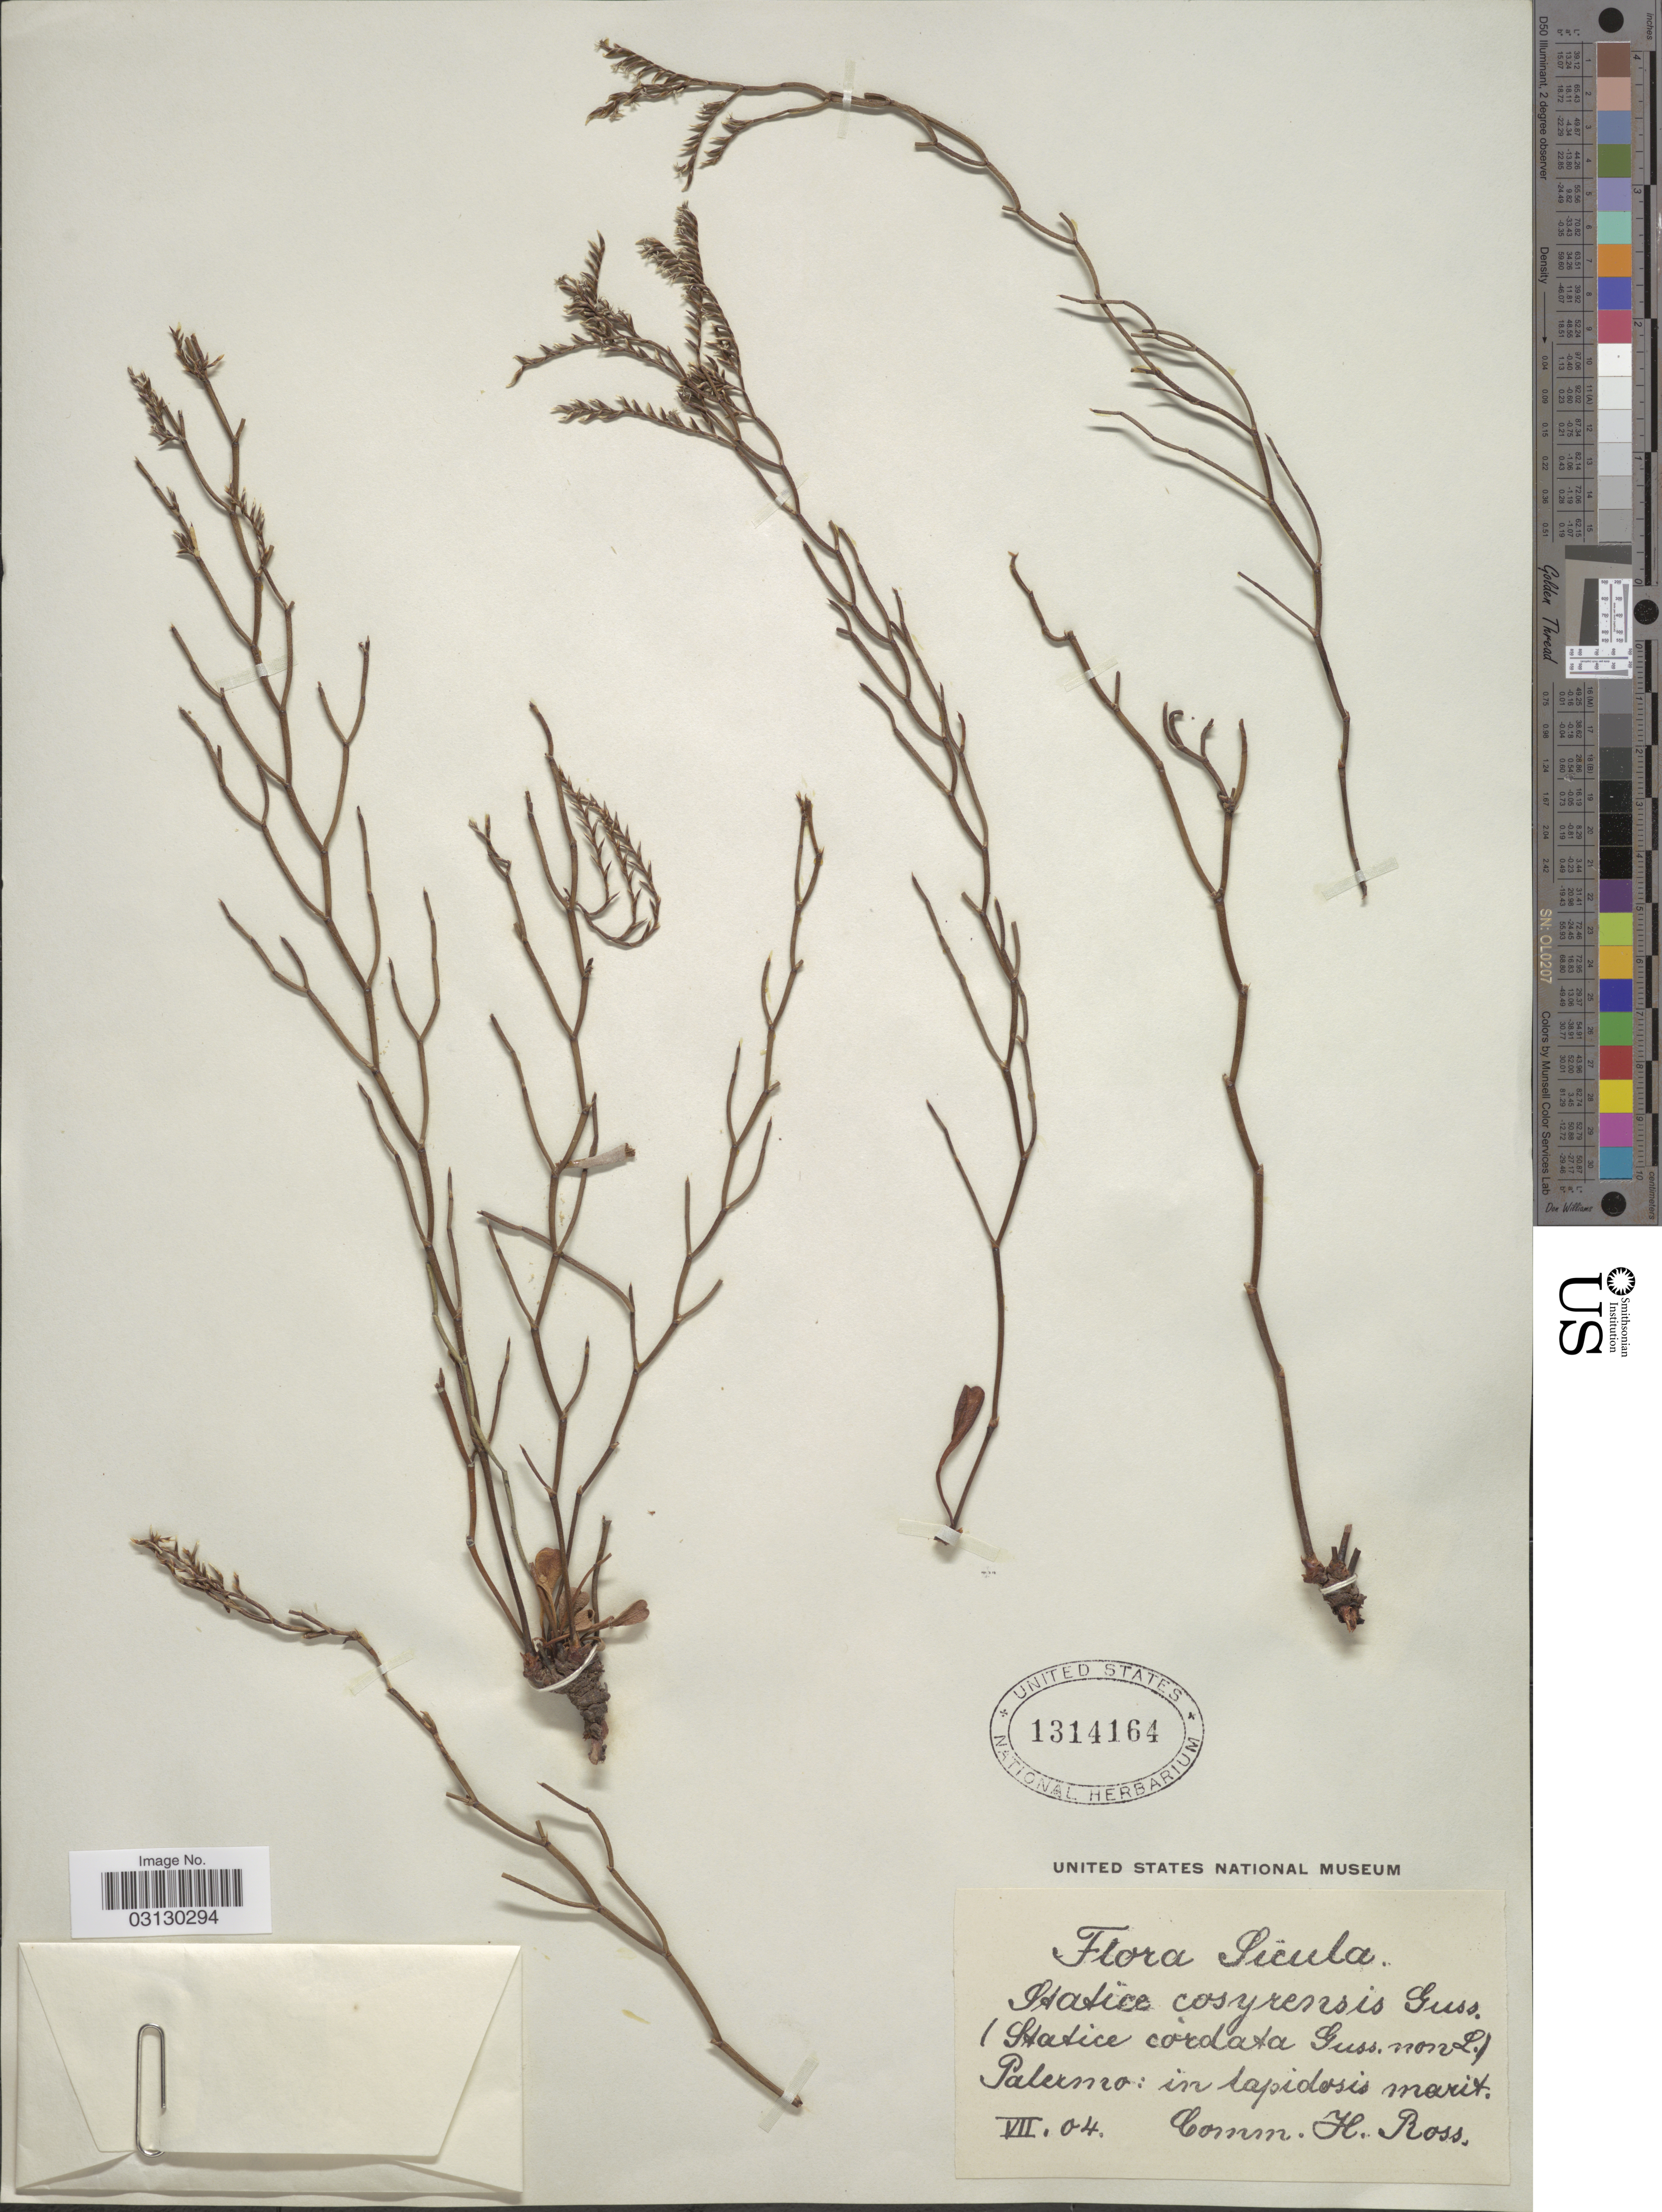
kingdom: Plantae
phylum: Tracheophyta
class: Magnoliopsida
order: Caryophyllales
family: Plumbaginaceae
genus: Limonium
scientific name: Limonium cosyrense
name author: (Gussone) Kuntze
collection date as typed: Transcribed d/m/y: /7/4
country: Italy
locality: Sicula.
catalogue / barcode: US 1314164